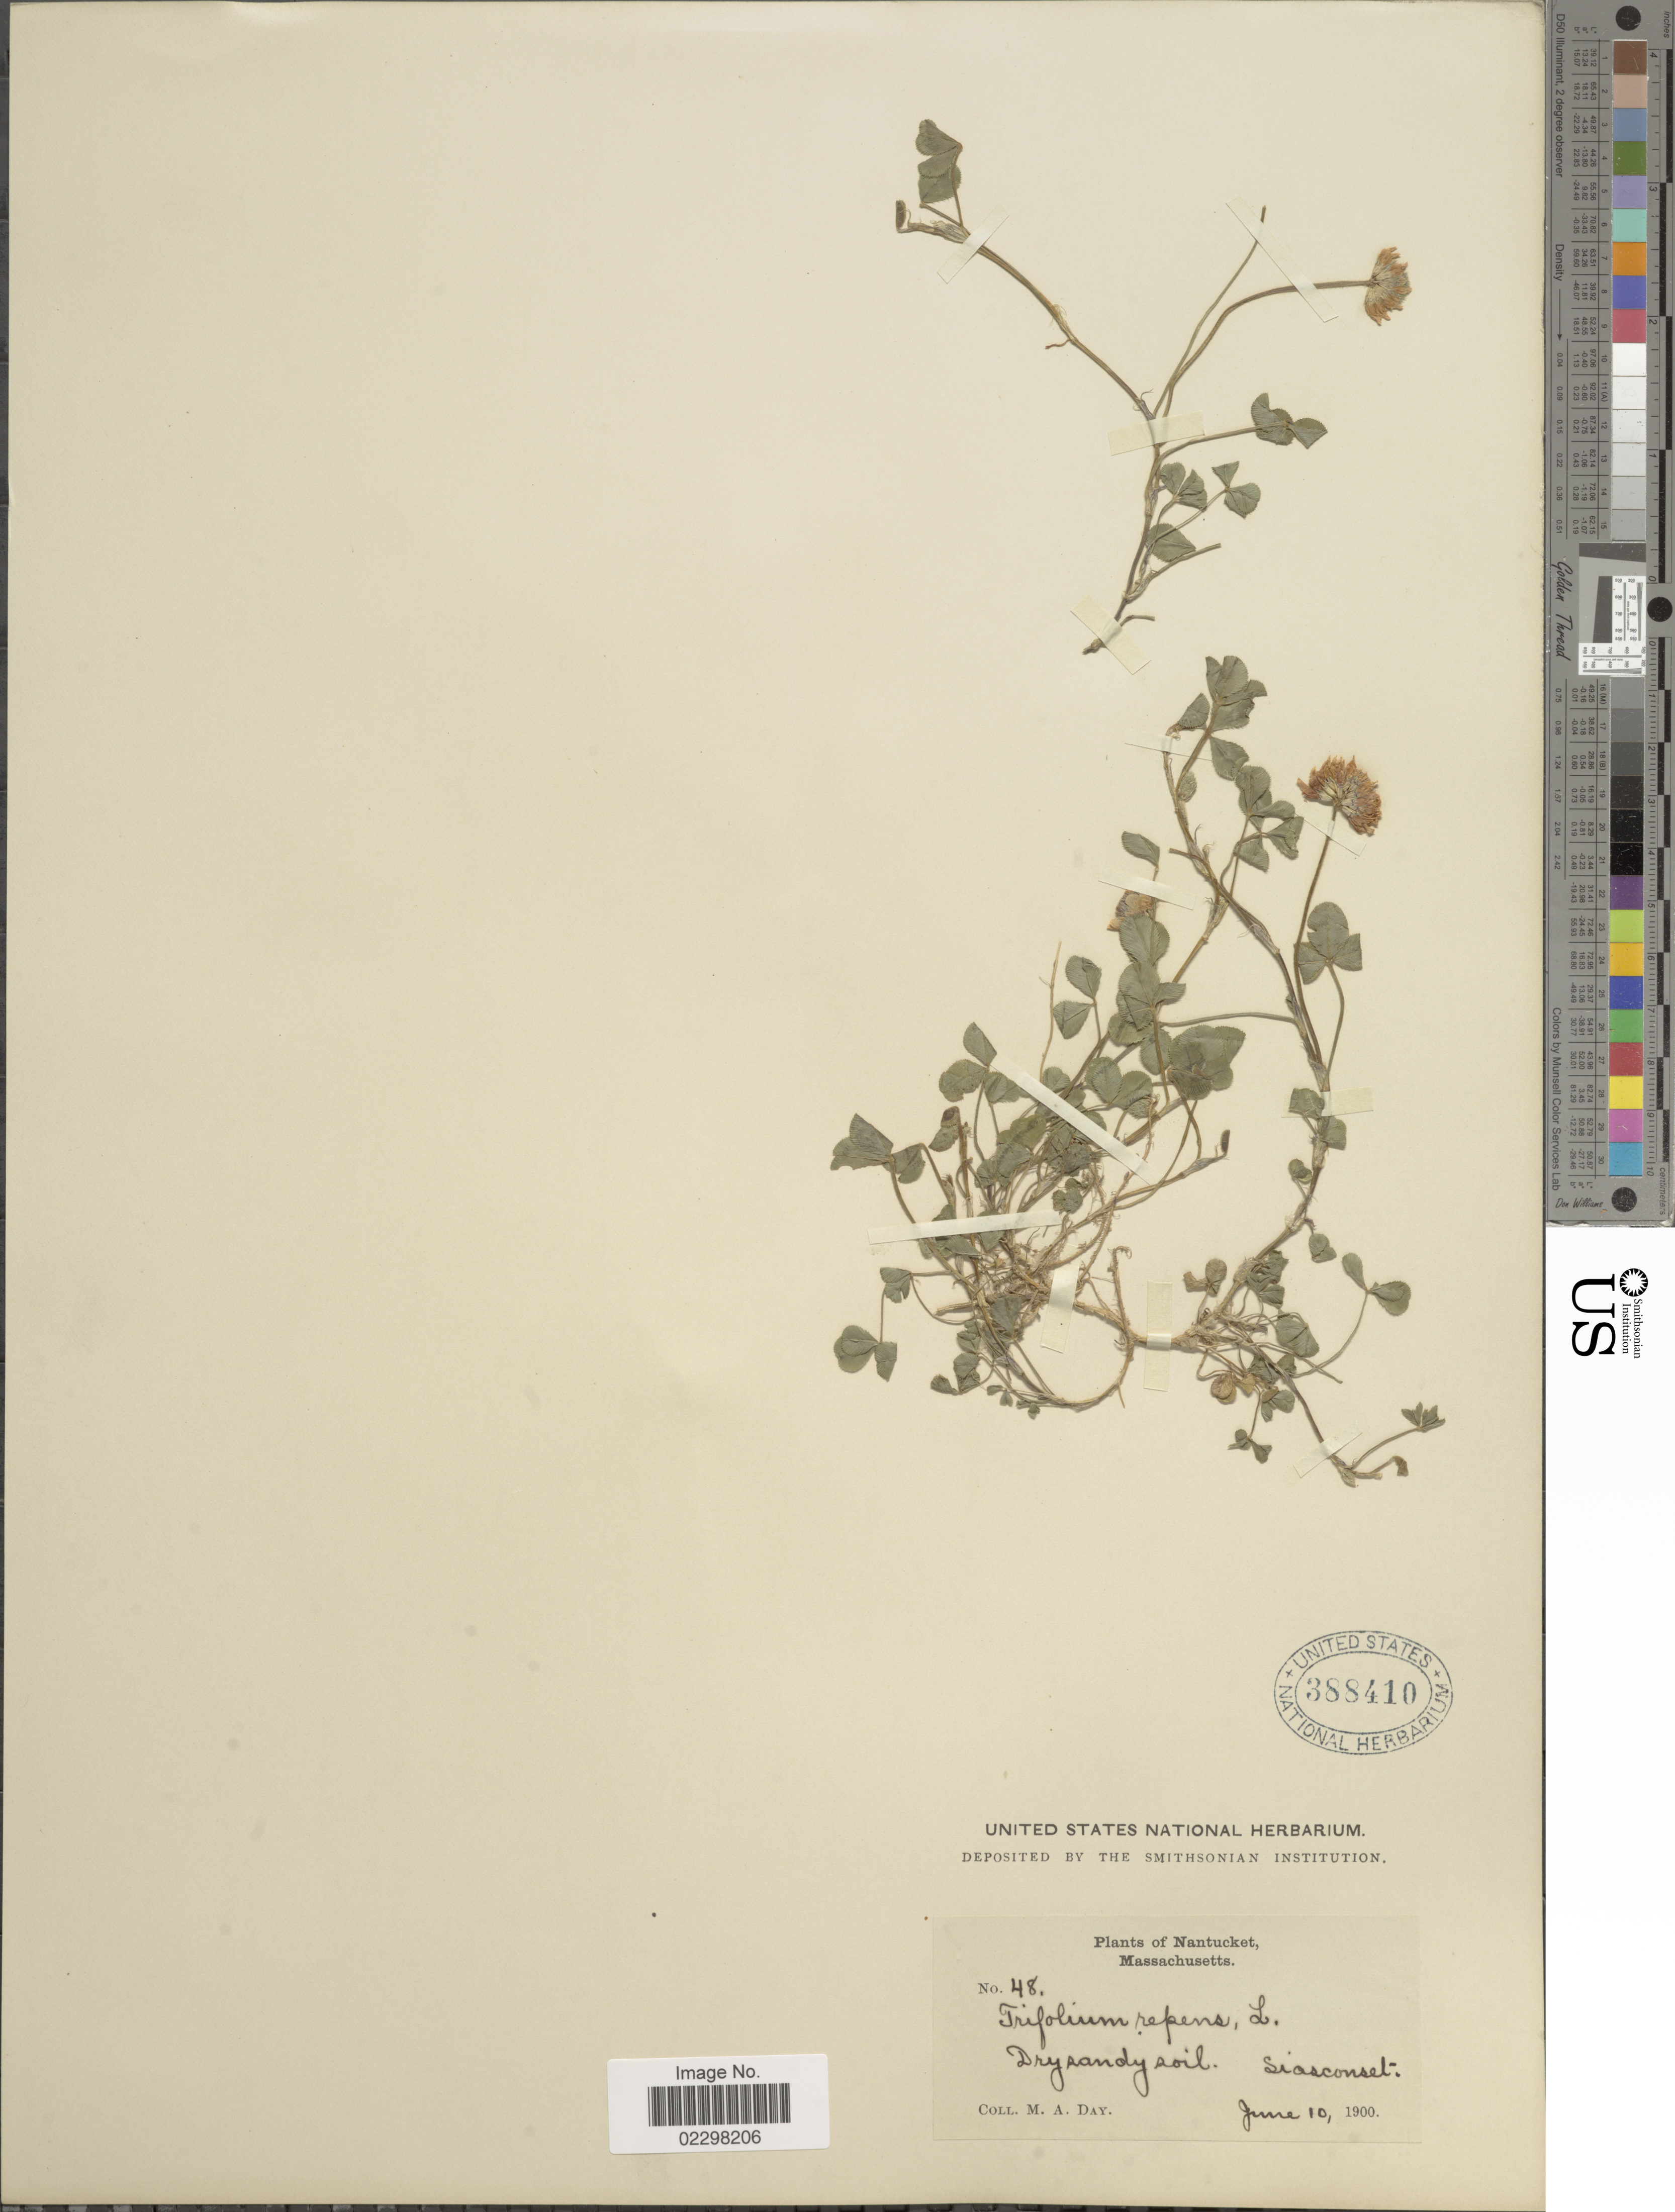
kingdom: Plantae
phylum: Tracheophyta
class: Magnoliopsida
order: Fabales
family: Fabaceae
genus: Trifolium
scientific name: Trifolium repens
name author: L.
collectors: M. Day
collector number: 48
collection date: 1900-06-10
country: United States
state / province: Massachusetts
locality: Nantucket, dry sandy soil, Siasconset.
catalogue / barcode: US 388410